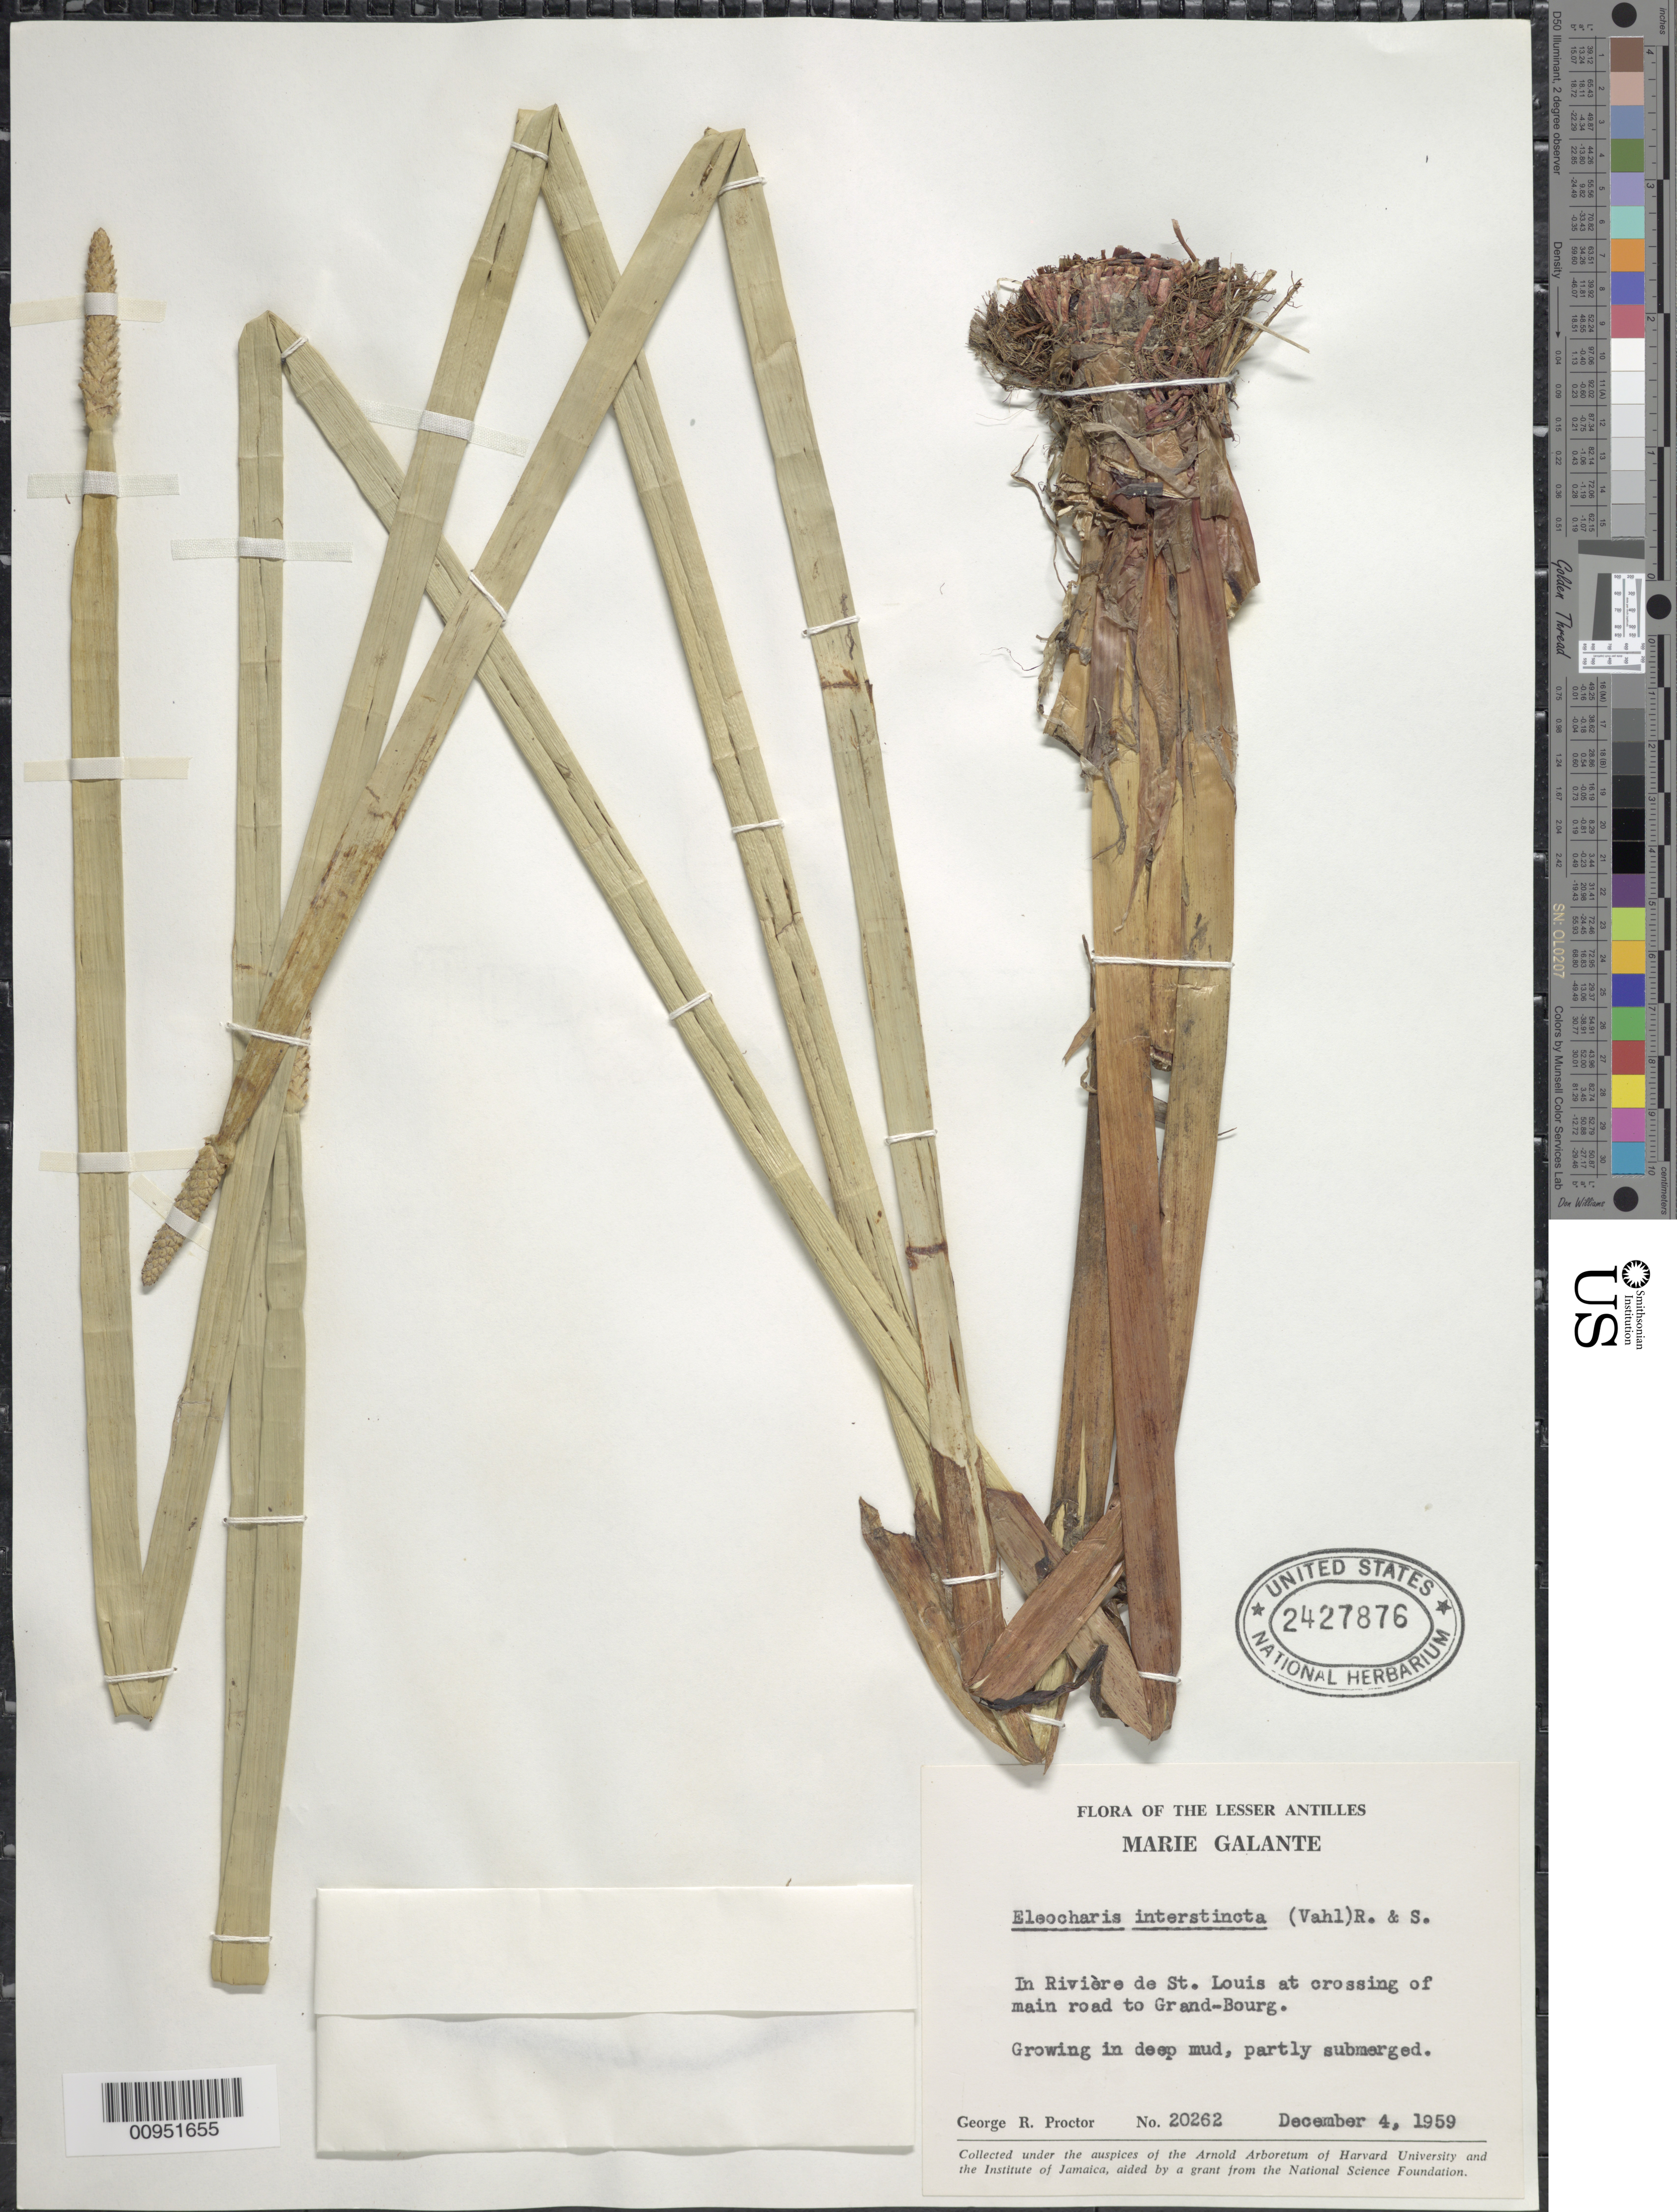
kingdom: Plantae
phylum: Tracheophyta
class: Liliopsida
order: Poales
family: Cyperaceae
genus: Eleocharis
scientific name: Eleocharis interstincta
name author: (Vahl) Roem. & Schult.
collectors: G. R. Proctor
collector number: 20262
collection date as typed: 04 Dec 1959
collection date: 1959-12-04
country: Guadeloupe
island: Marie Galante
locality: In Rivière de St. Louis at crossing of main road to Grand-Bourg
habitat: Growing in deep mud, partly submerged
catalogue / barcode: US 2427876